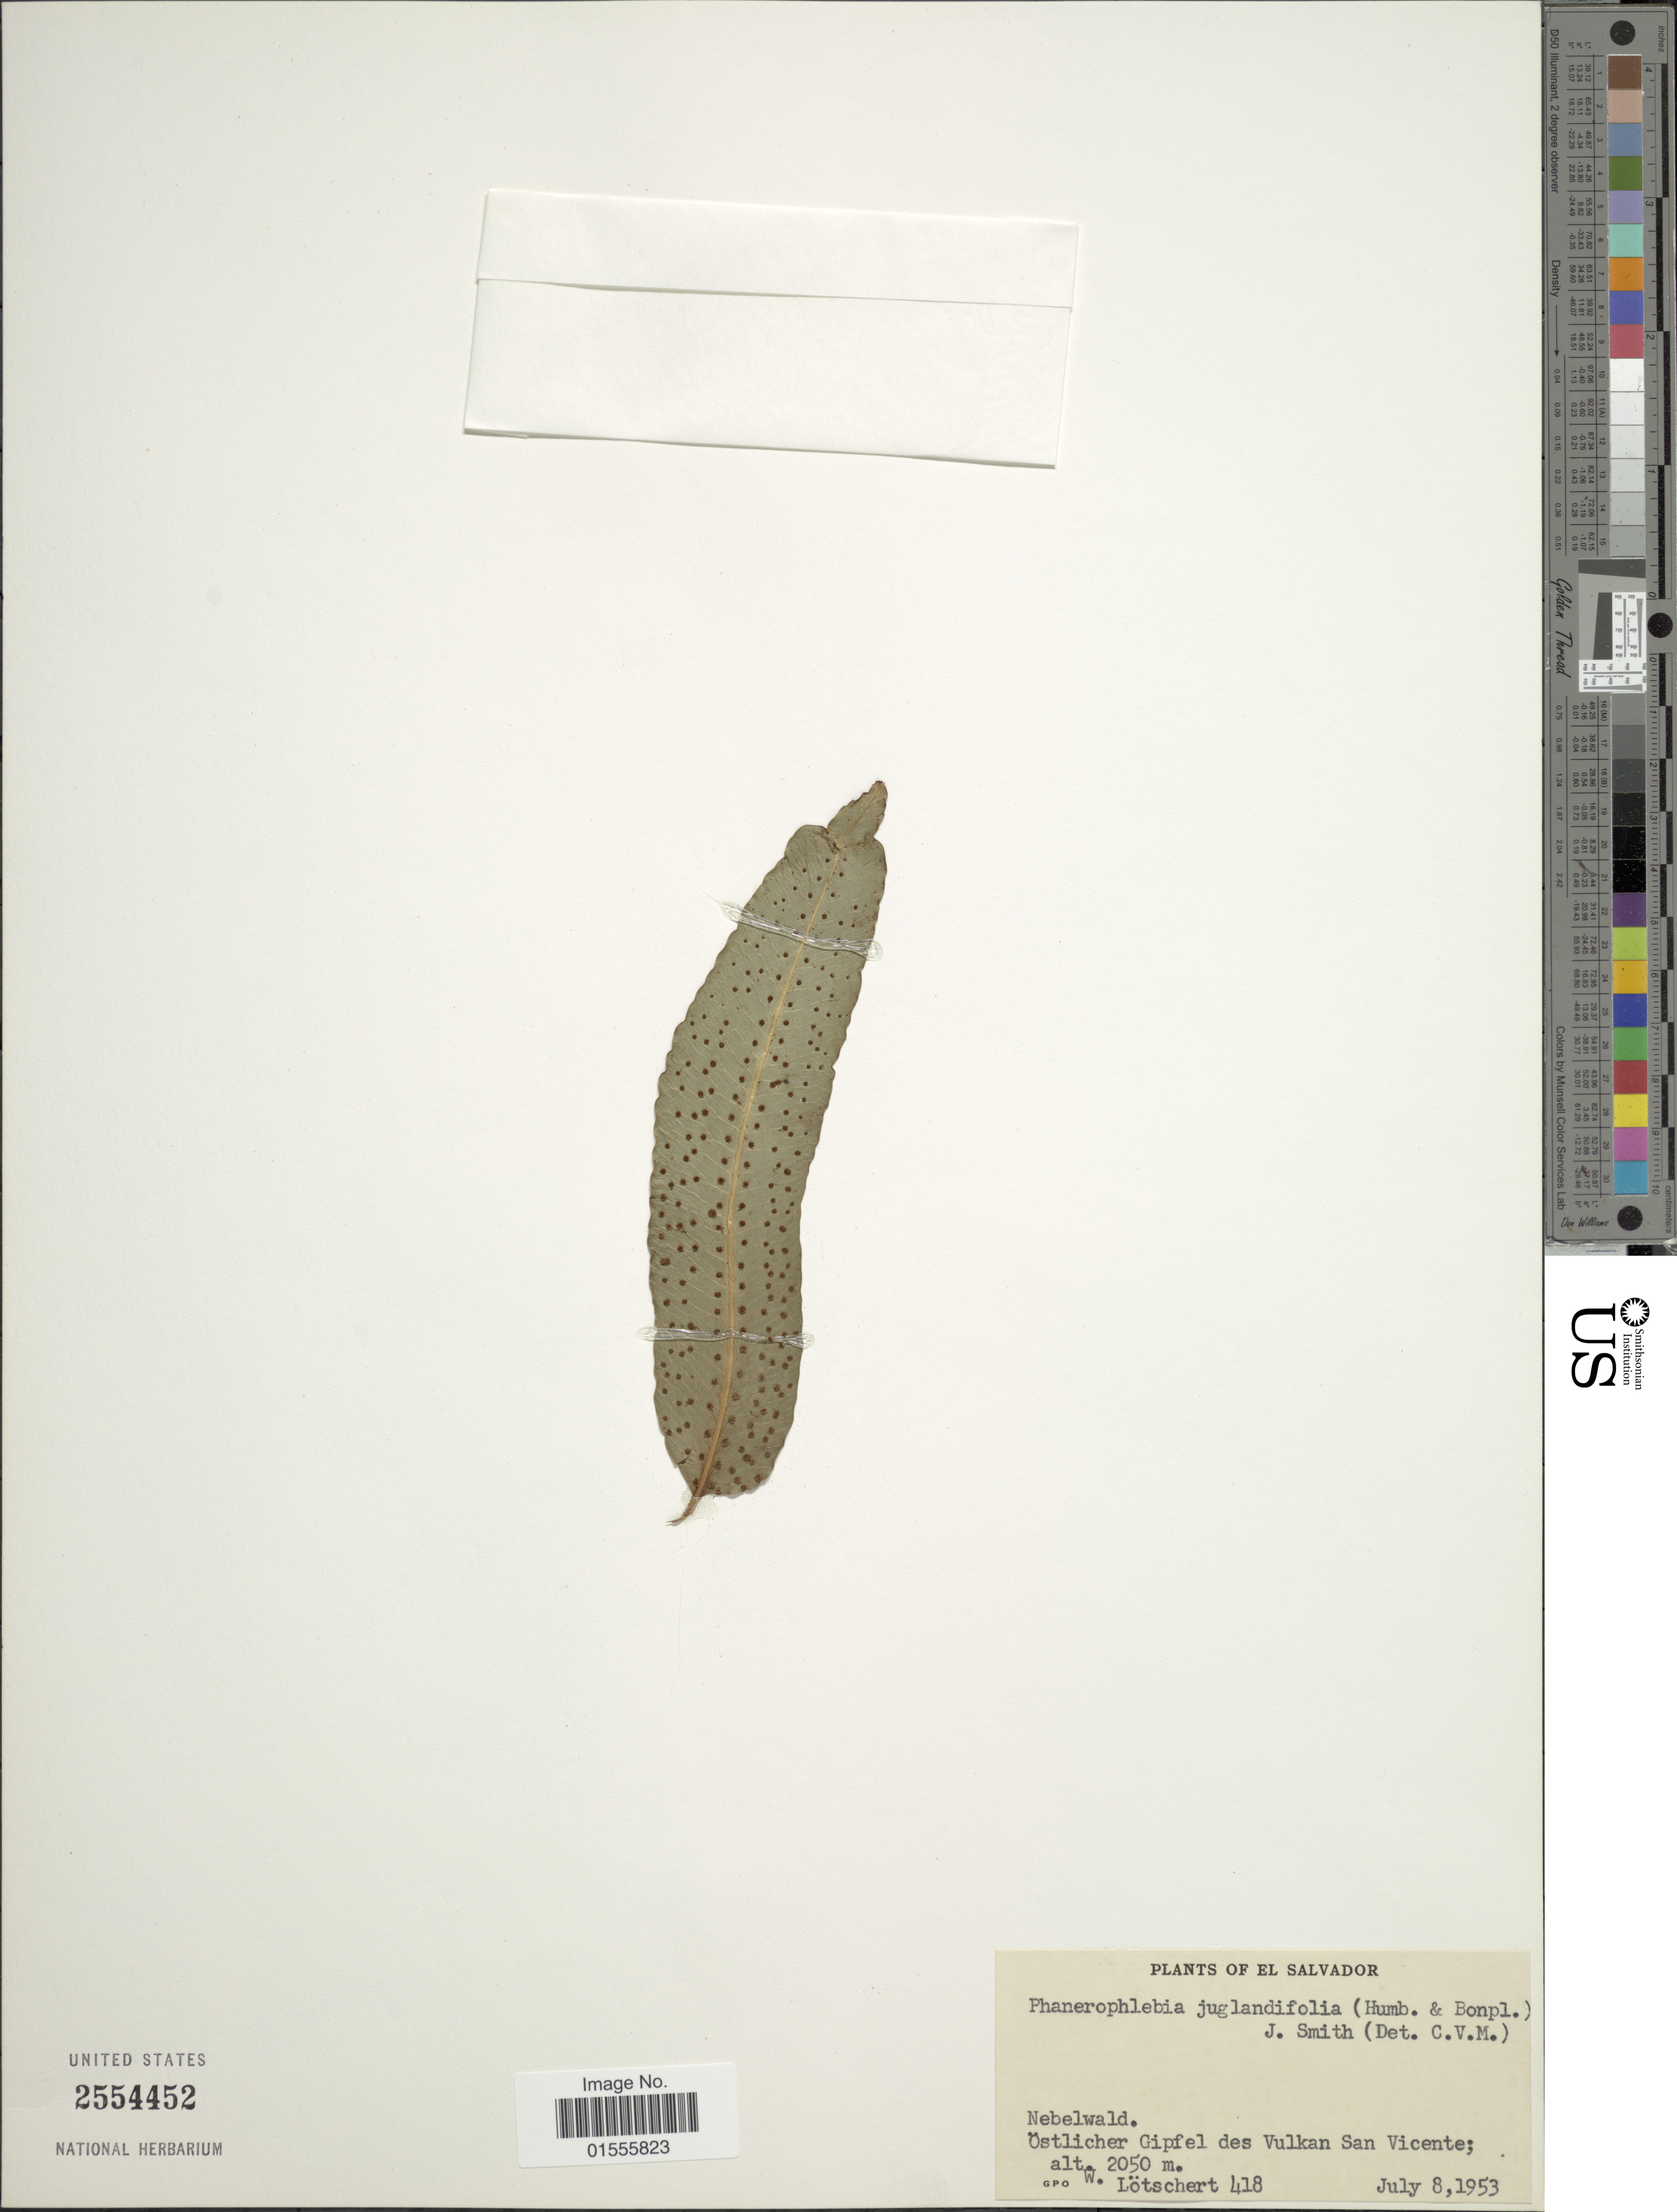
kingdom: Plantae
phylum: Tracheophyta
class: Polypodiopsida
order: Polypodiales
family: Dryopteridaceae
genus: Phanerophlebia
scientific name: Phanerophlebia juglandifolia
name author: (Willd.) J. Sm.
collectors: W. Lötschert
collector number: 418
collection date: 1953-07-08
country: El Salvador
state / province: San Vincente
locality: Nebelwald, Östlicher Gipfel des Vulkan San Viicente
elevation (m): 2050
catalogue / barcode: US 2554452